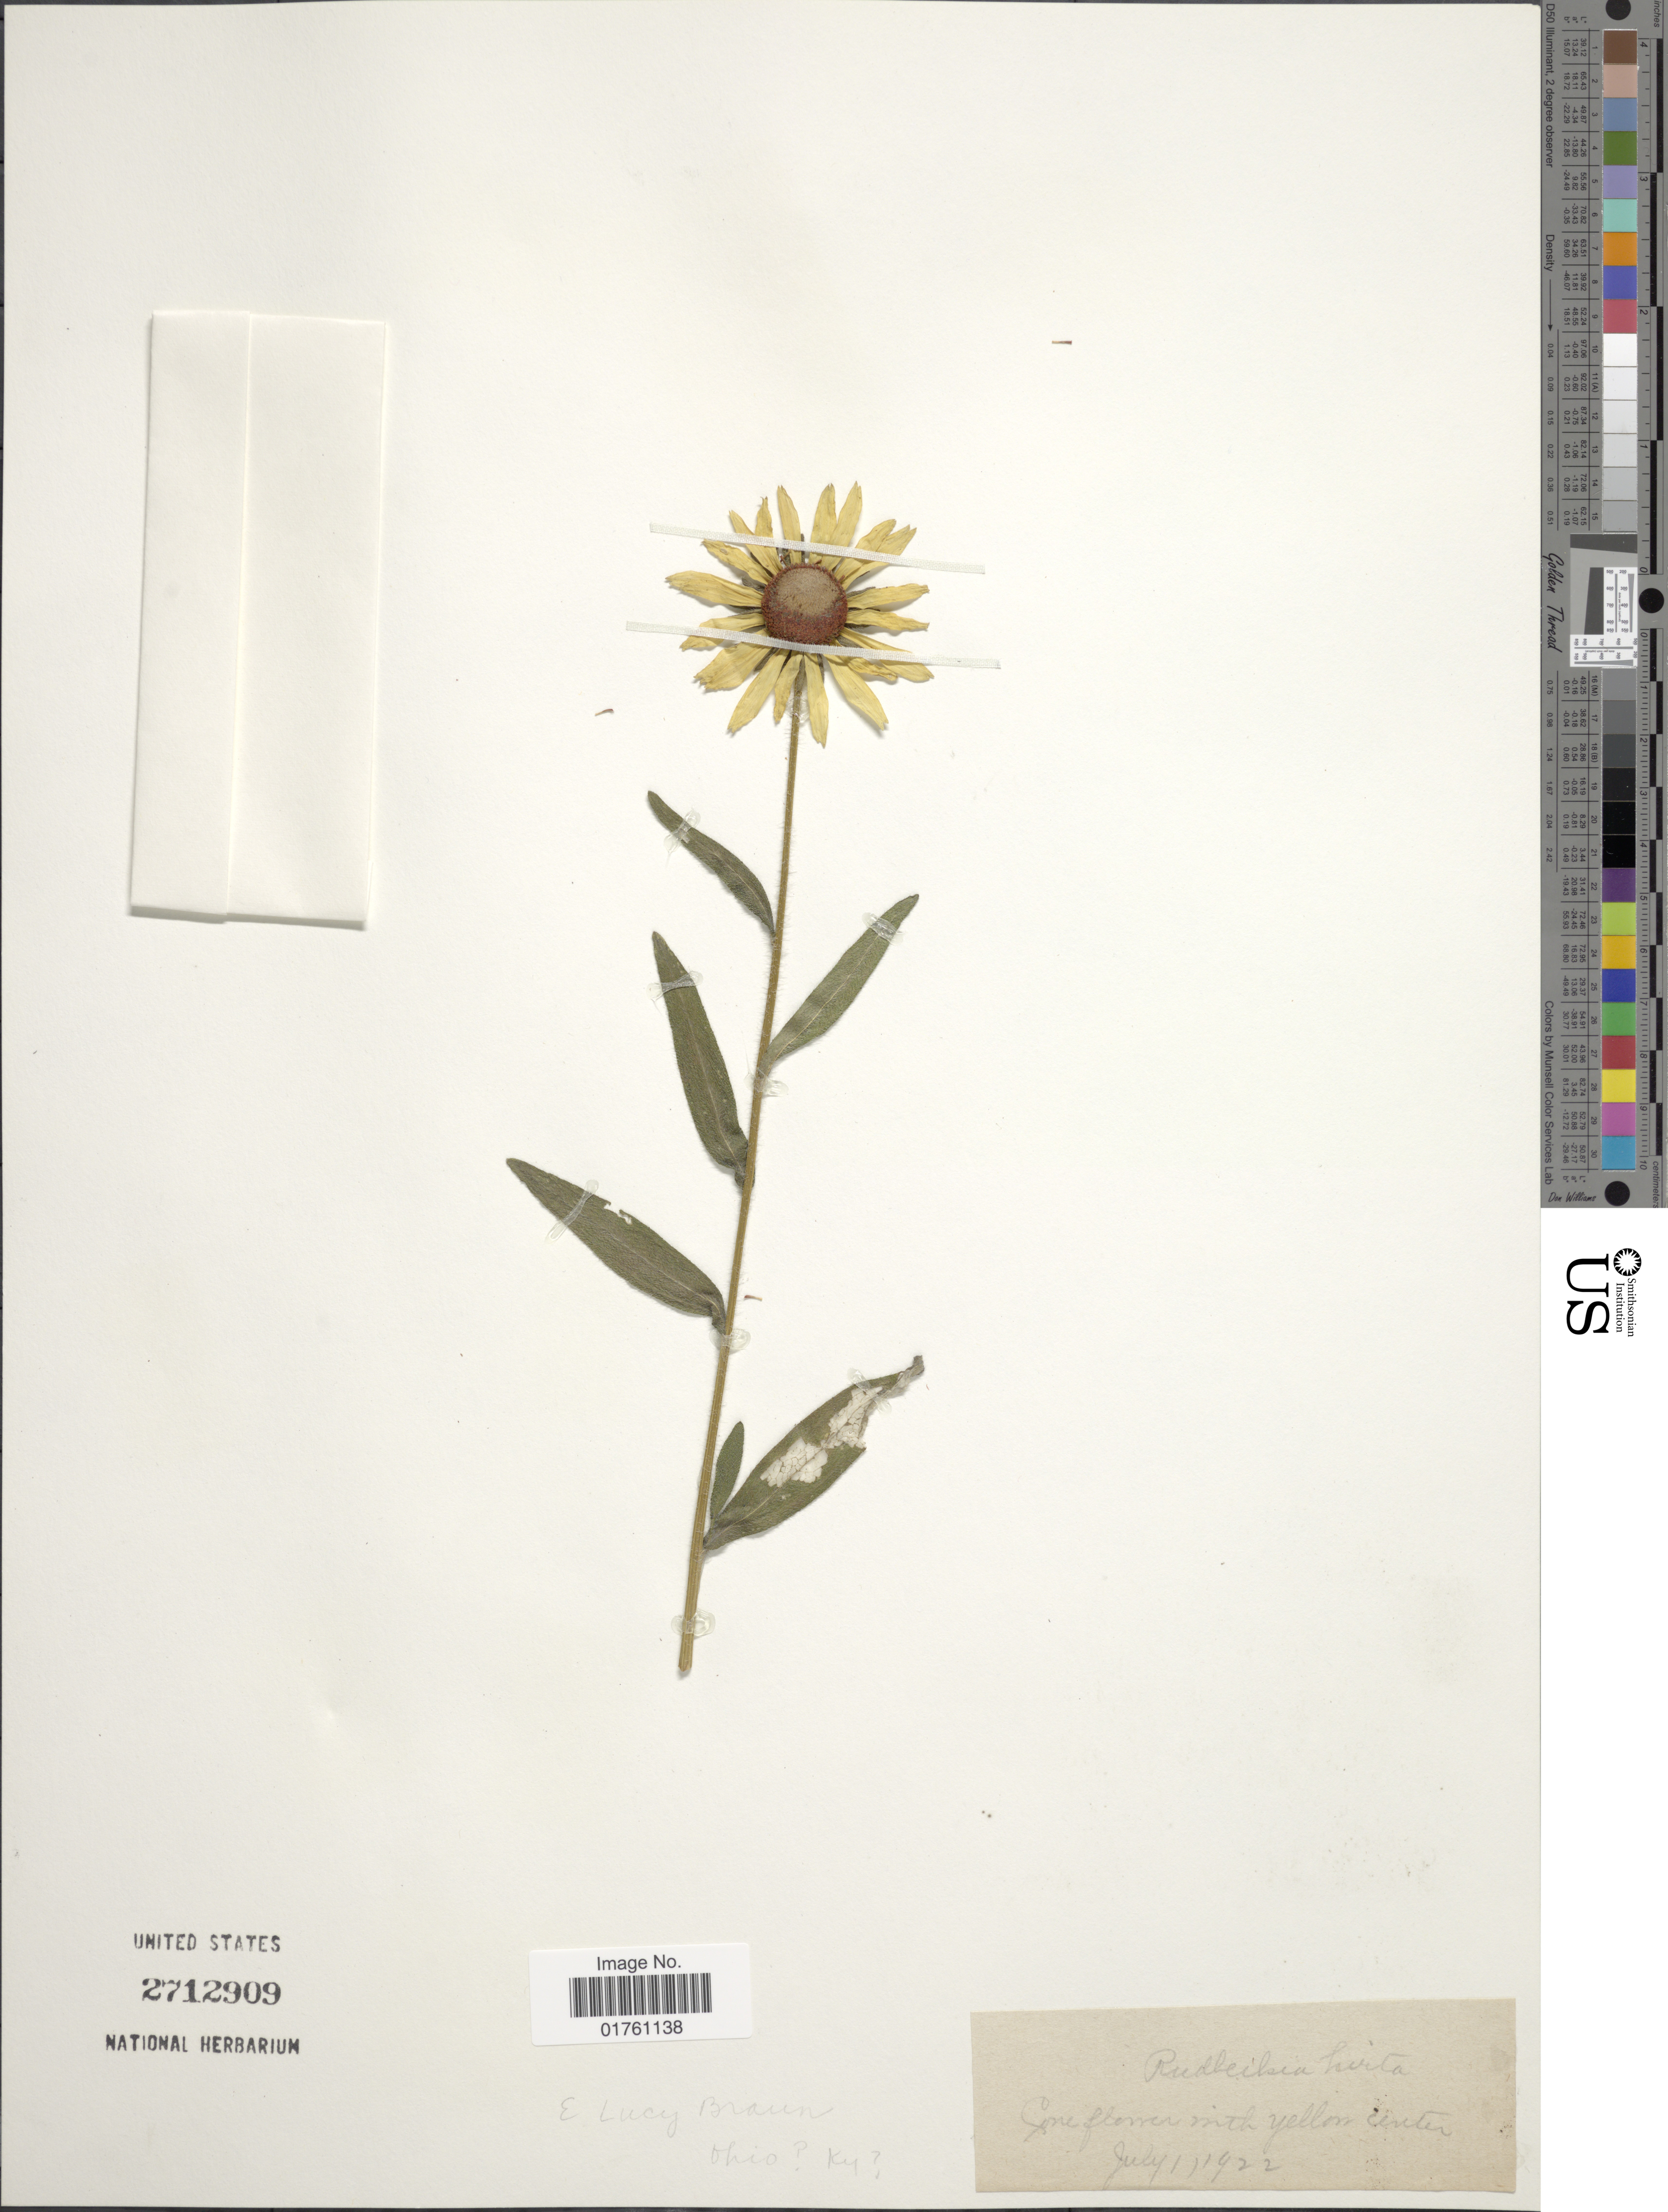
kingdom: Plantae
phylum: Tracheophyta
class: Magnoliopsida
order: Asterales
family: Asteraceae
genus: Rudbeckia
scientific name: Rudbeckia hirta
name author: L.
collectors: E. L. Braun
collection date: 1922-07-01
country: United States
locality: Ohio, Ky.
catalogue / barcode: US 2712909